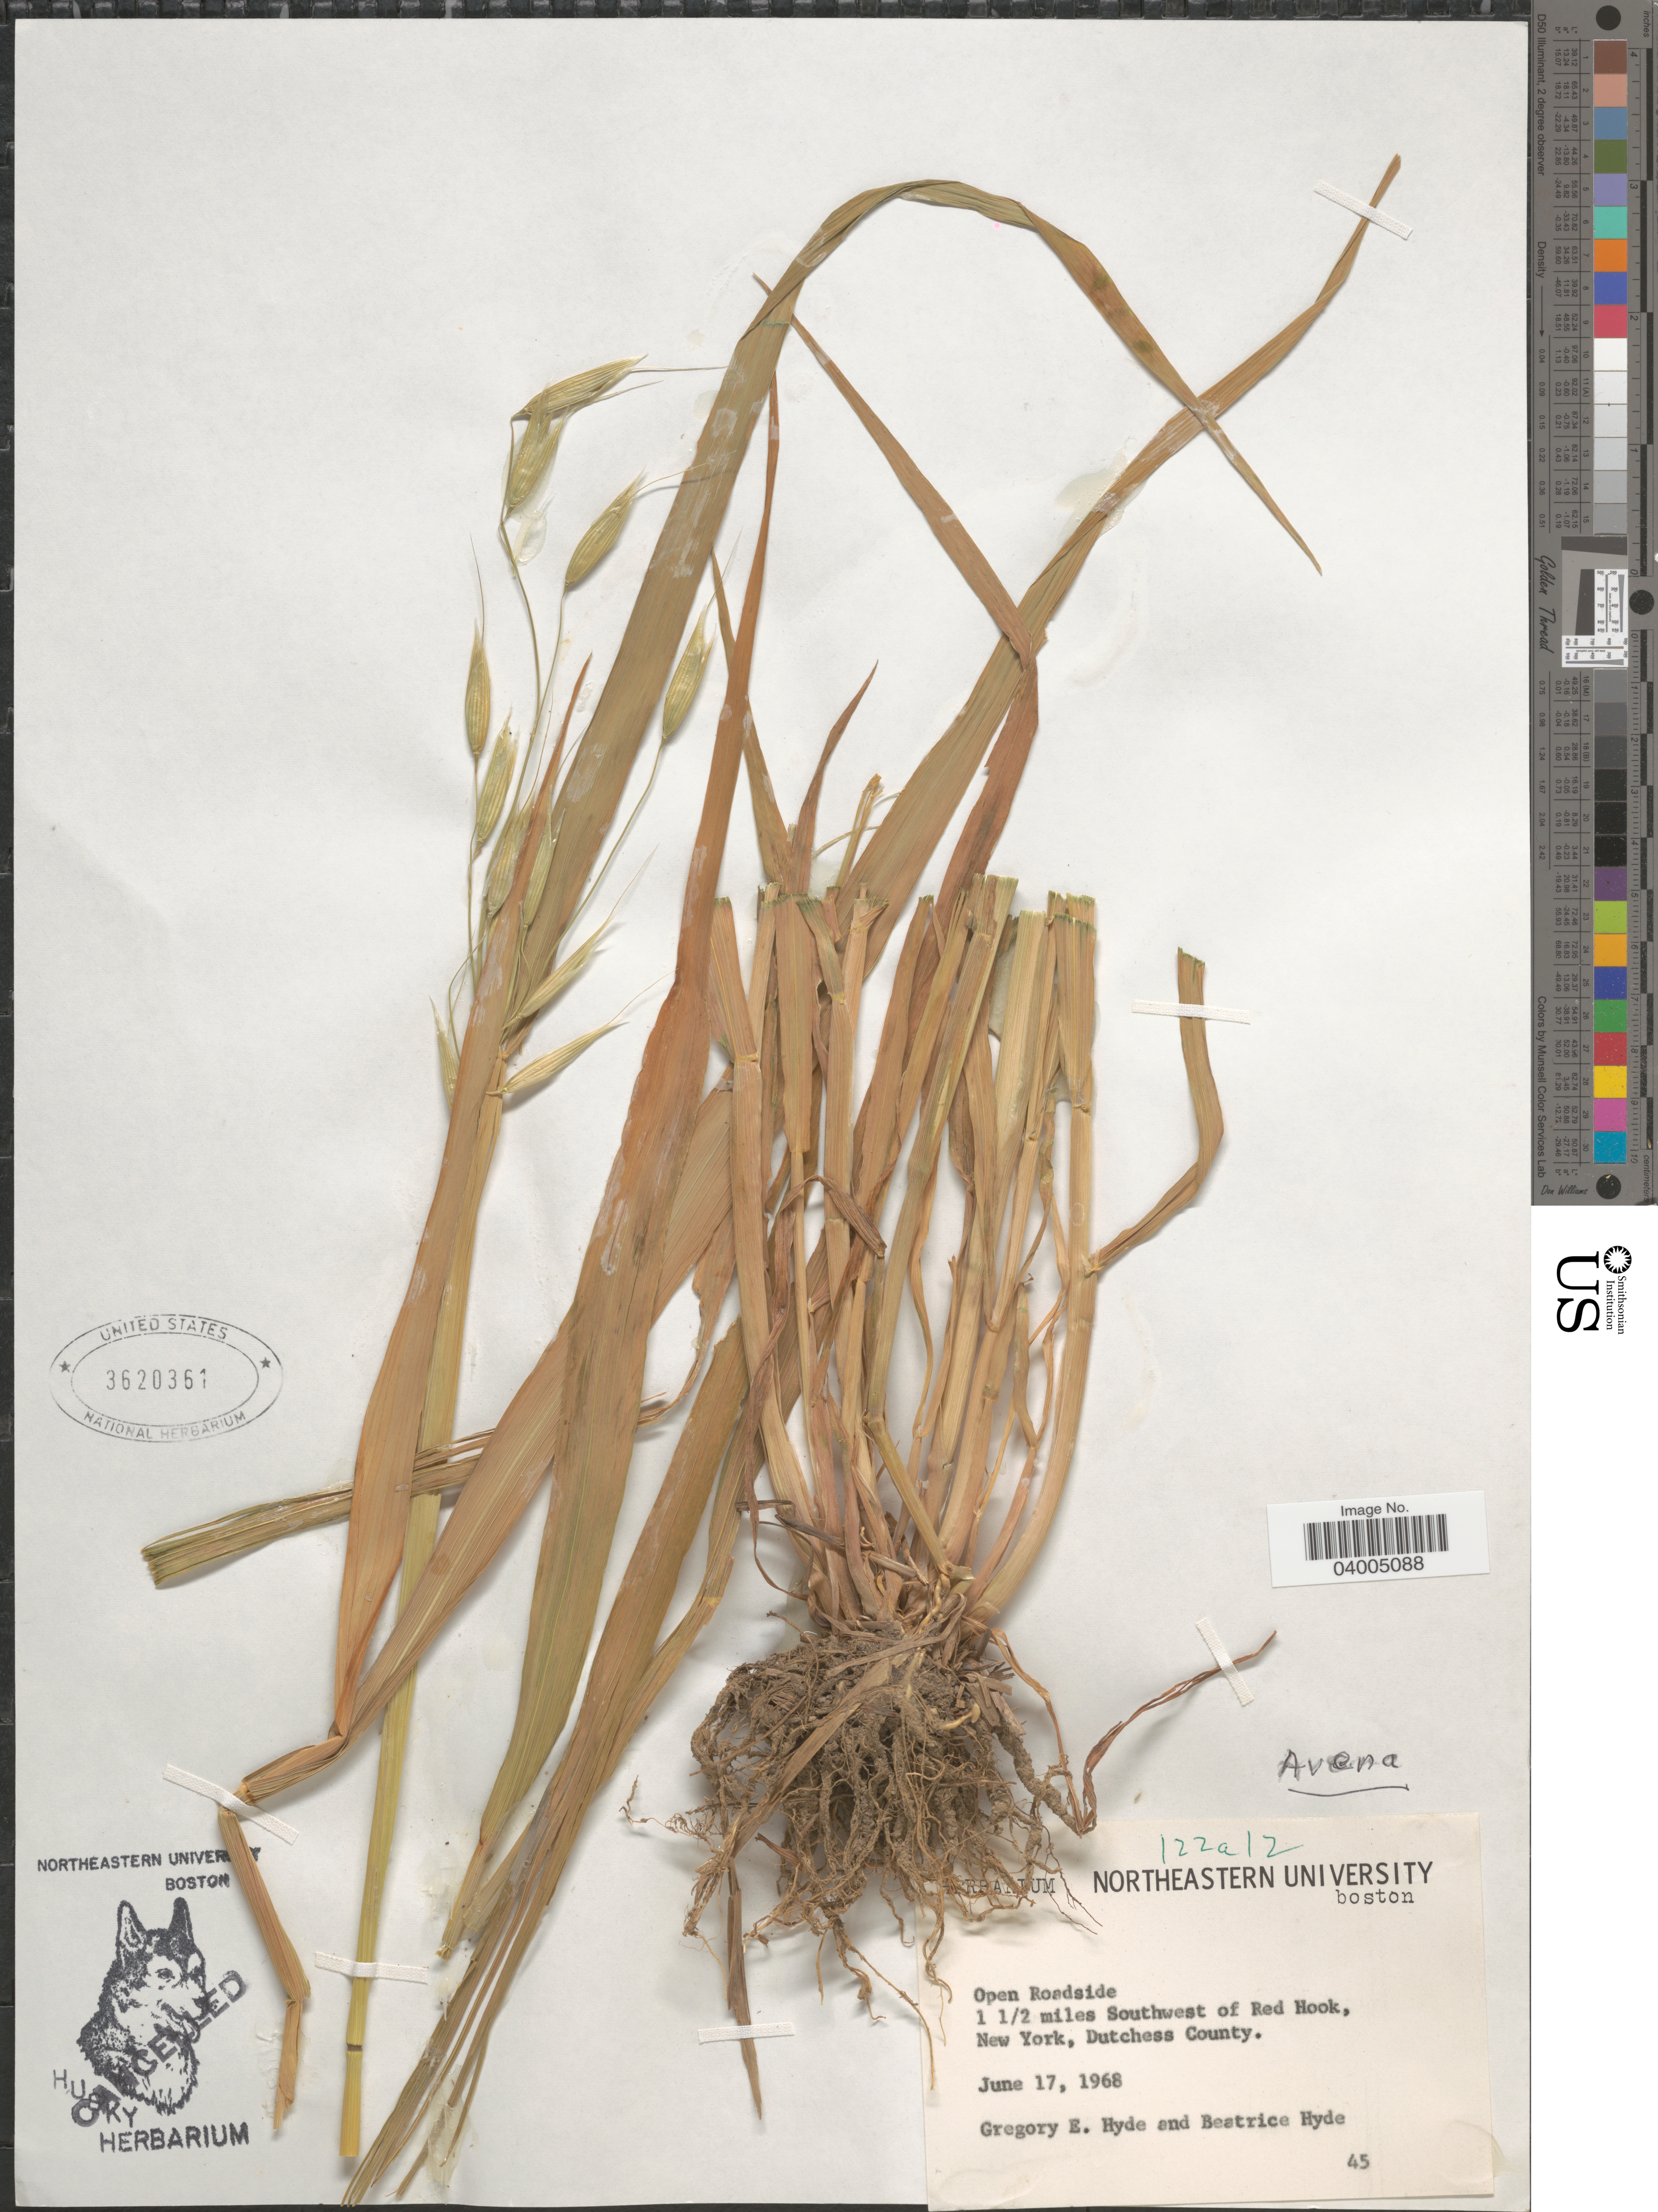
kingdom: Plantae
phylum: Tracheophyta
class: Liliopsida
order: Poales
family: Poaceae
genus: Avena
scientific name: Avena sp.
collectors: G. Hyde & B. Hyde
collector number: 45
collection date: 1968-06-17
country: United States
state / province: New York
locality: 1½ miles Southwest of Red Hook, Dutchess County.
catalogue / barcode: US 3620361